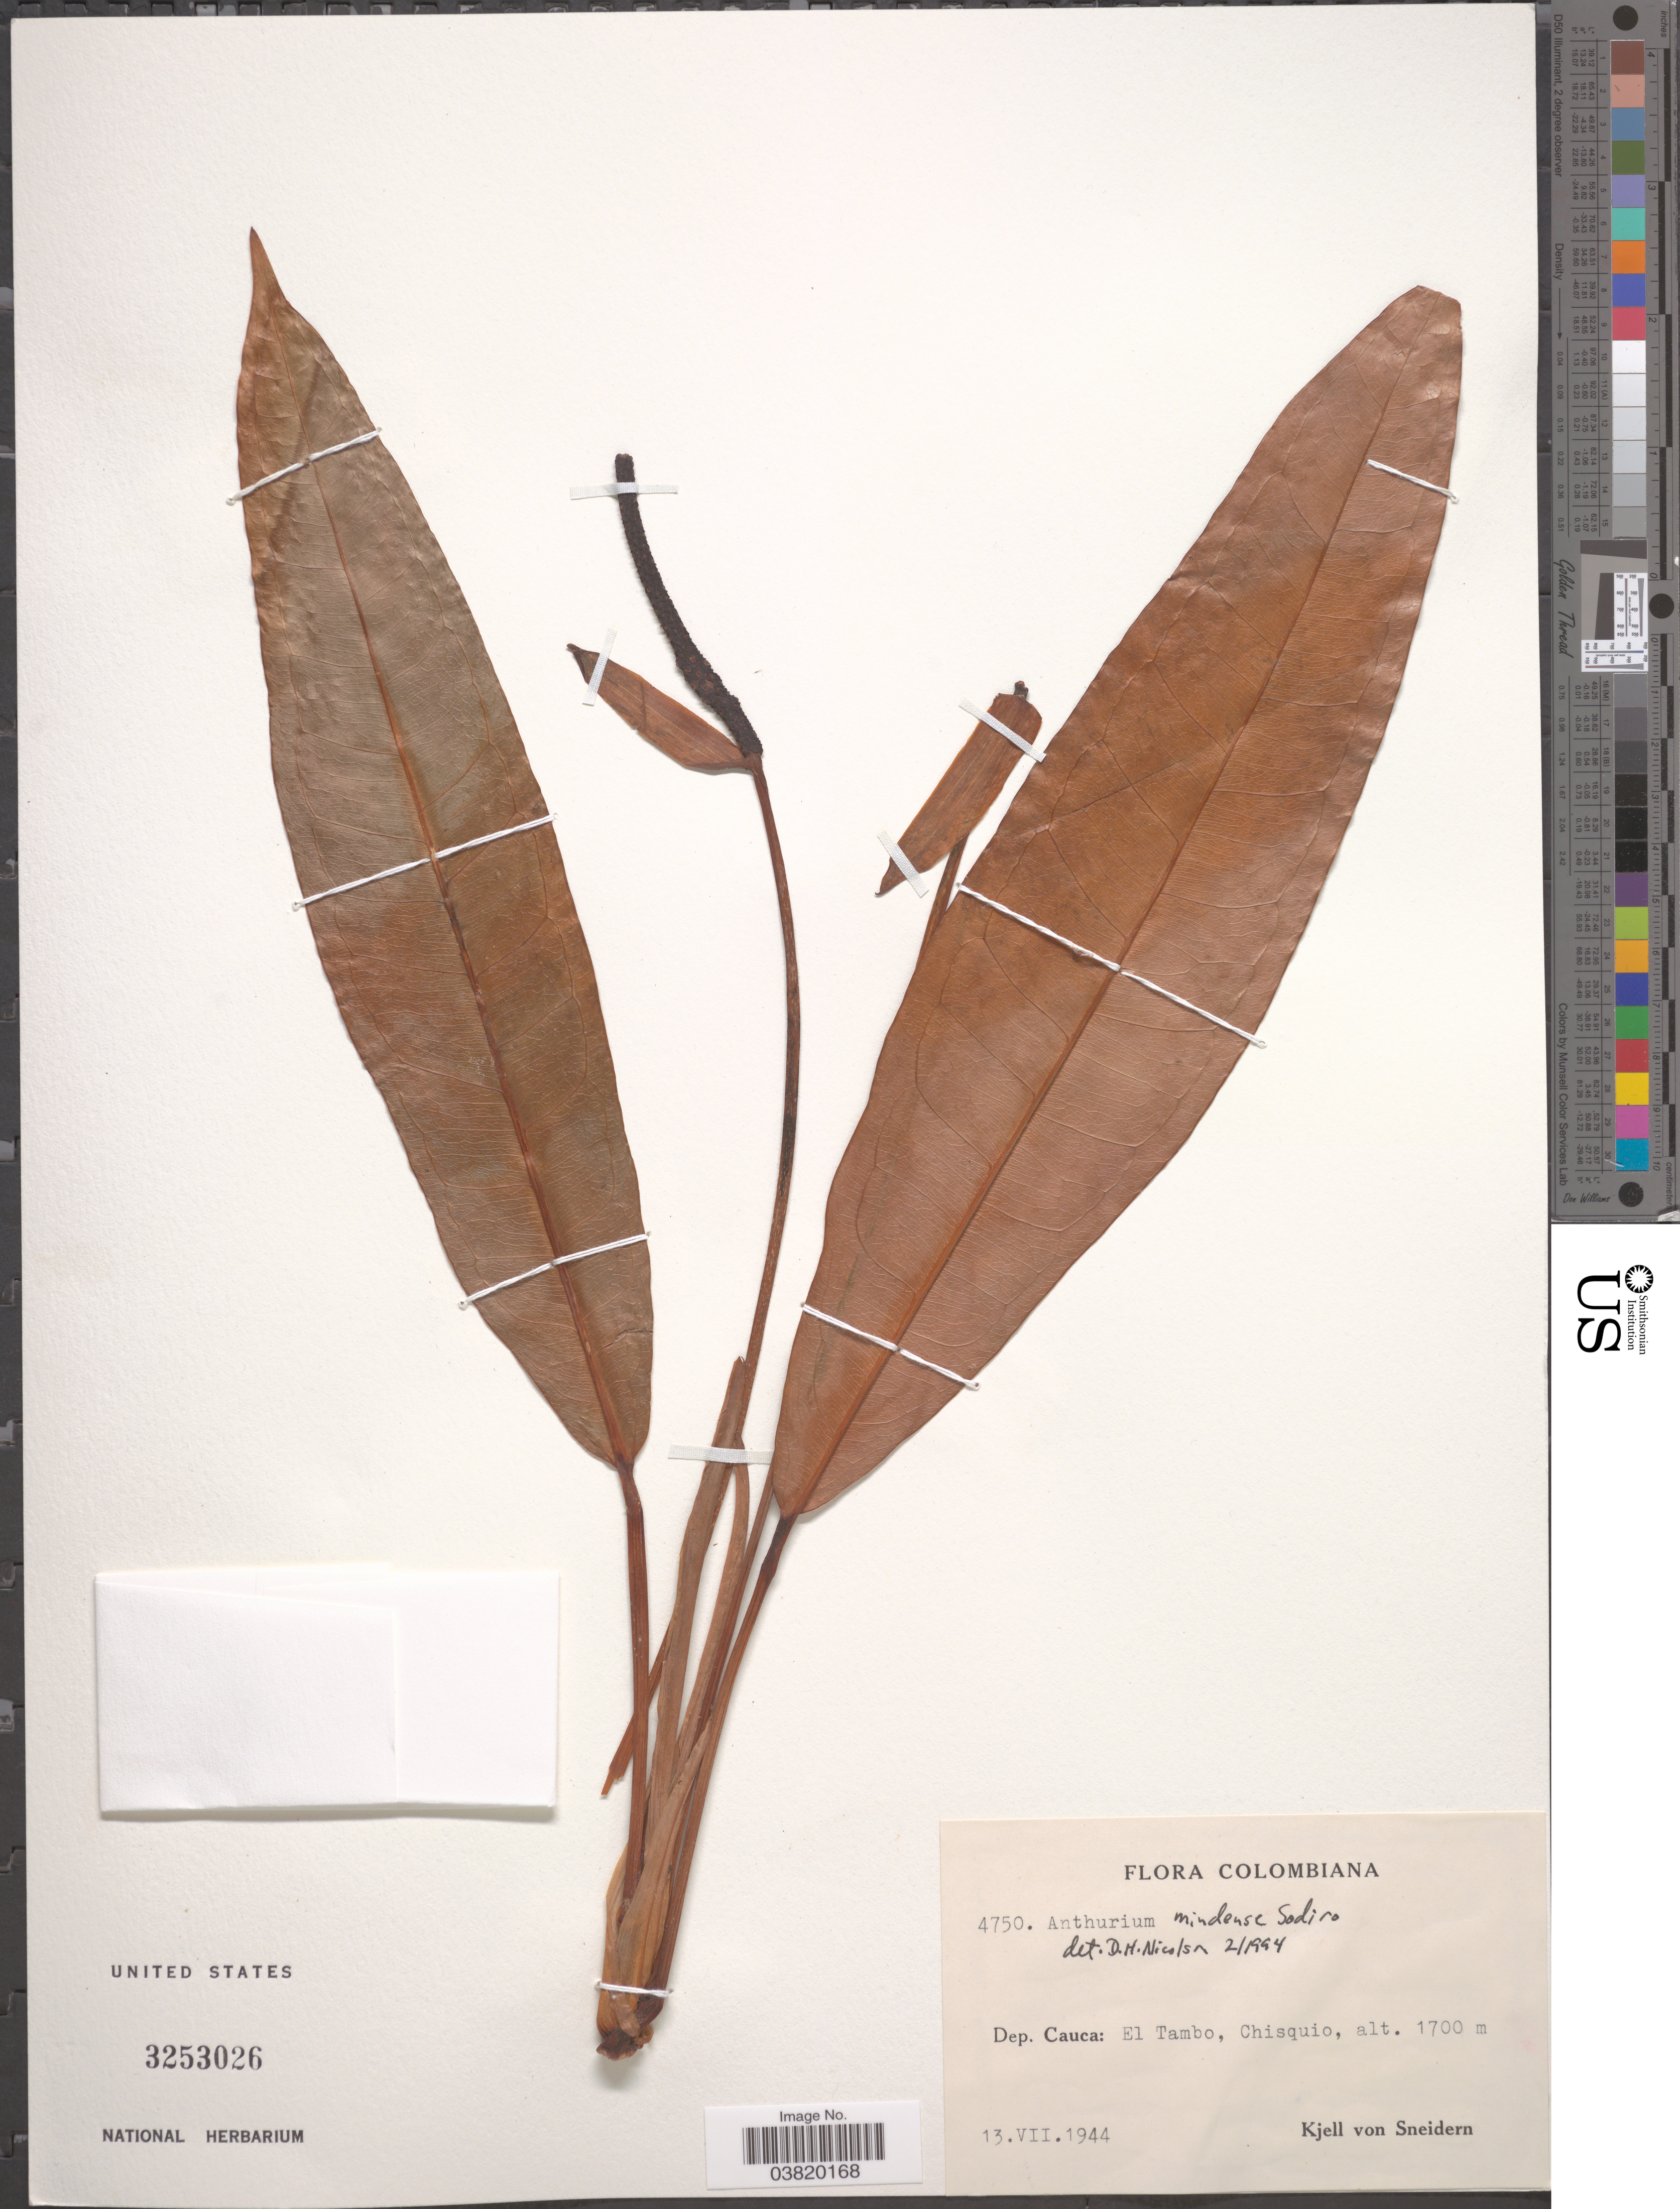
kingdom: Plantae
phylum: Tracheophyta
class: Liliopsida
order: Alismatales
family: Araceae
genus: Anthurium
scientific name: Anthurium mindense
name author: Sodiro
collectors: K. von Sneidern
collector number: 4750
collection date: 1944-07-13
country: Colombia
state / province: Cauca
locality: Dep. Cauca: El Tambo, Chisquio.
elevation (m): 1700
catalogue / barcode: US 3253026